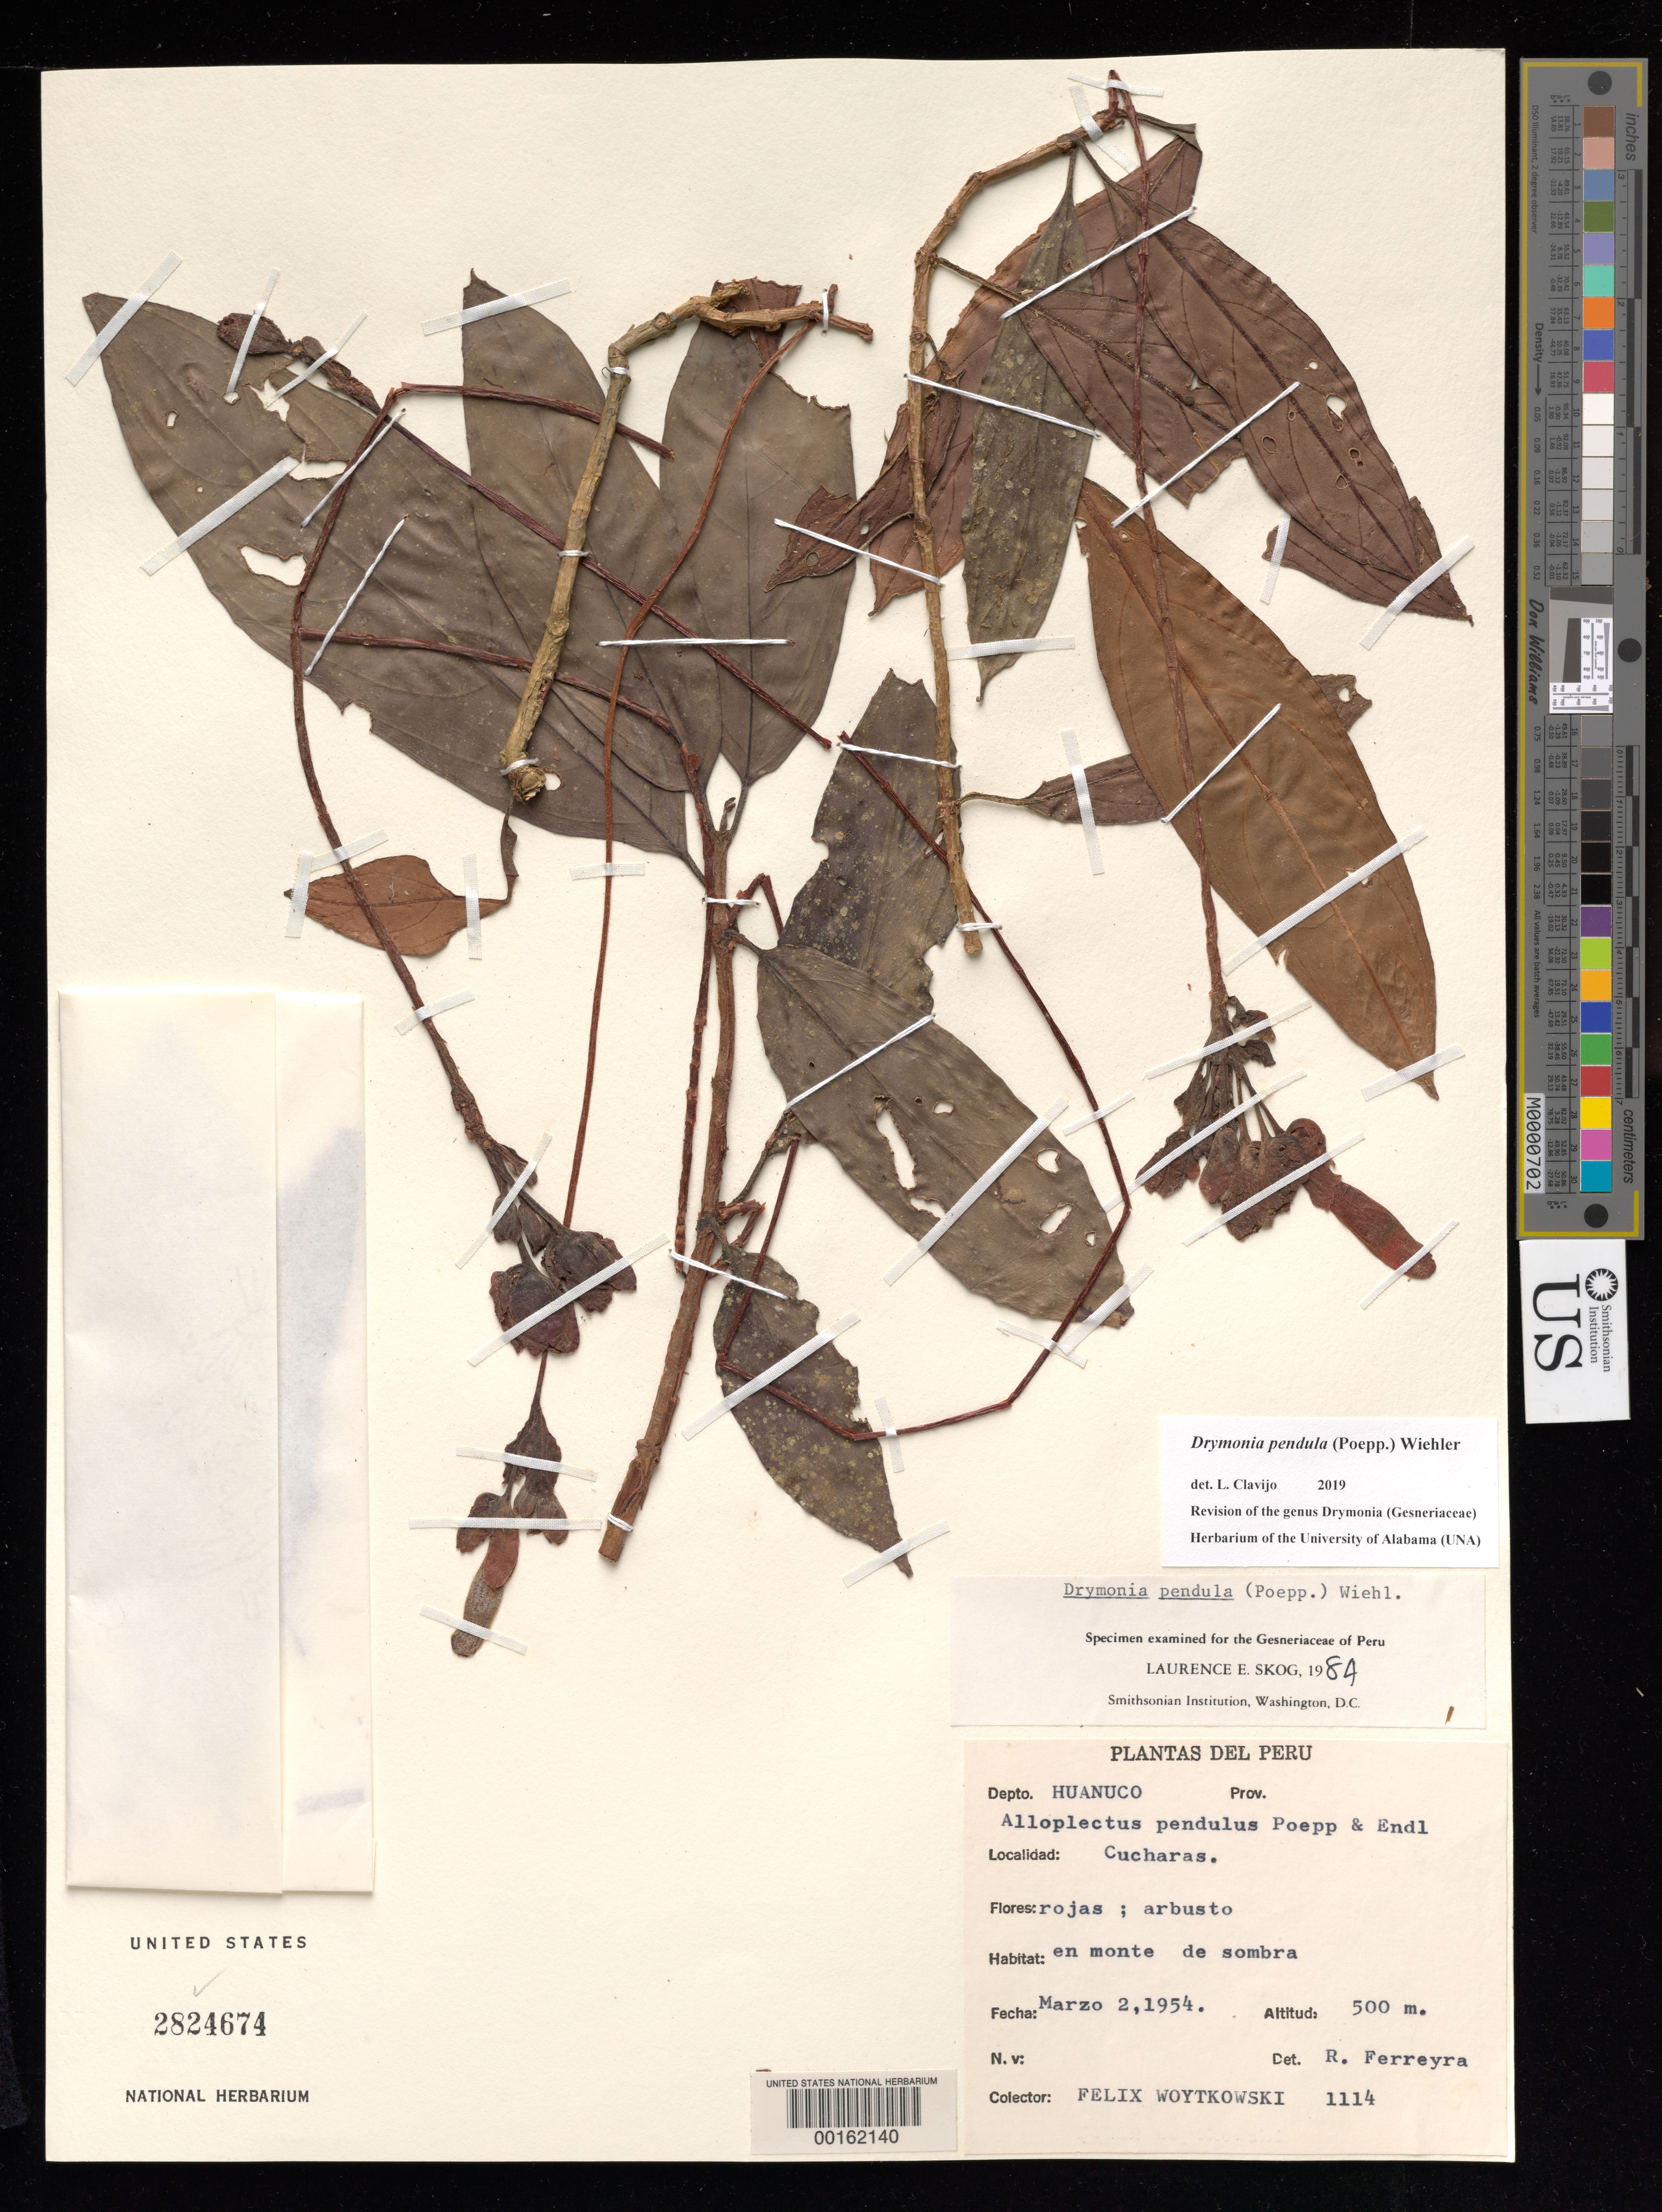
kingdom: Plantae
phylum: Tracheophyta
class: Magnoliopsida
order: Lamiales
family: Gesneriaceae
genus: Drymonia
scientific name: Drymonia pendula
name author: (Poepp.) Wiehler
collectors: F. Woytkowski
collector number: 1114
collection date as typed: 02 Mar 1954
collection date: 1954-03-02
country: Peru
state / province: Huánuco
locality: Cucharas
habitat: In forest in shade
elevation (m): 500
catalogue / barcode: US 2824674